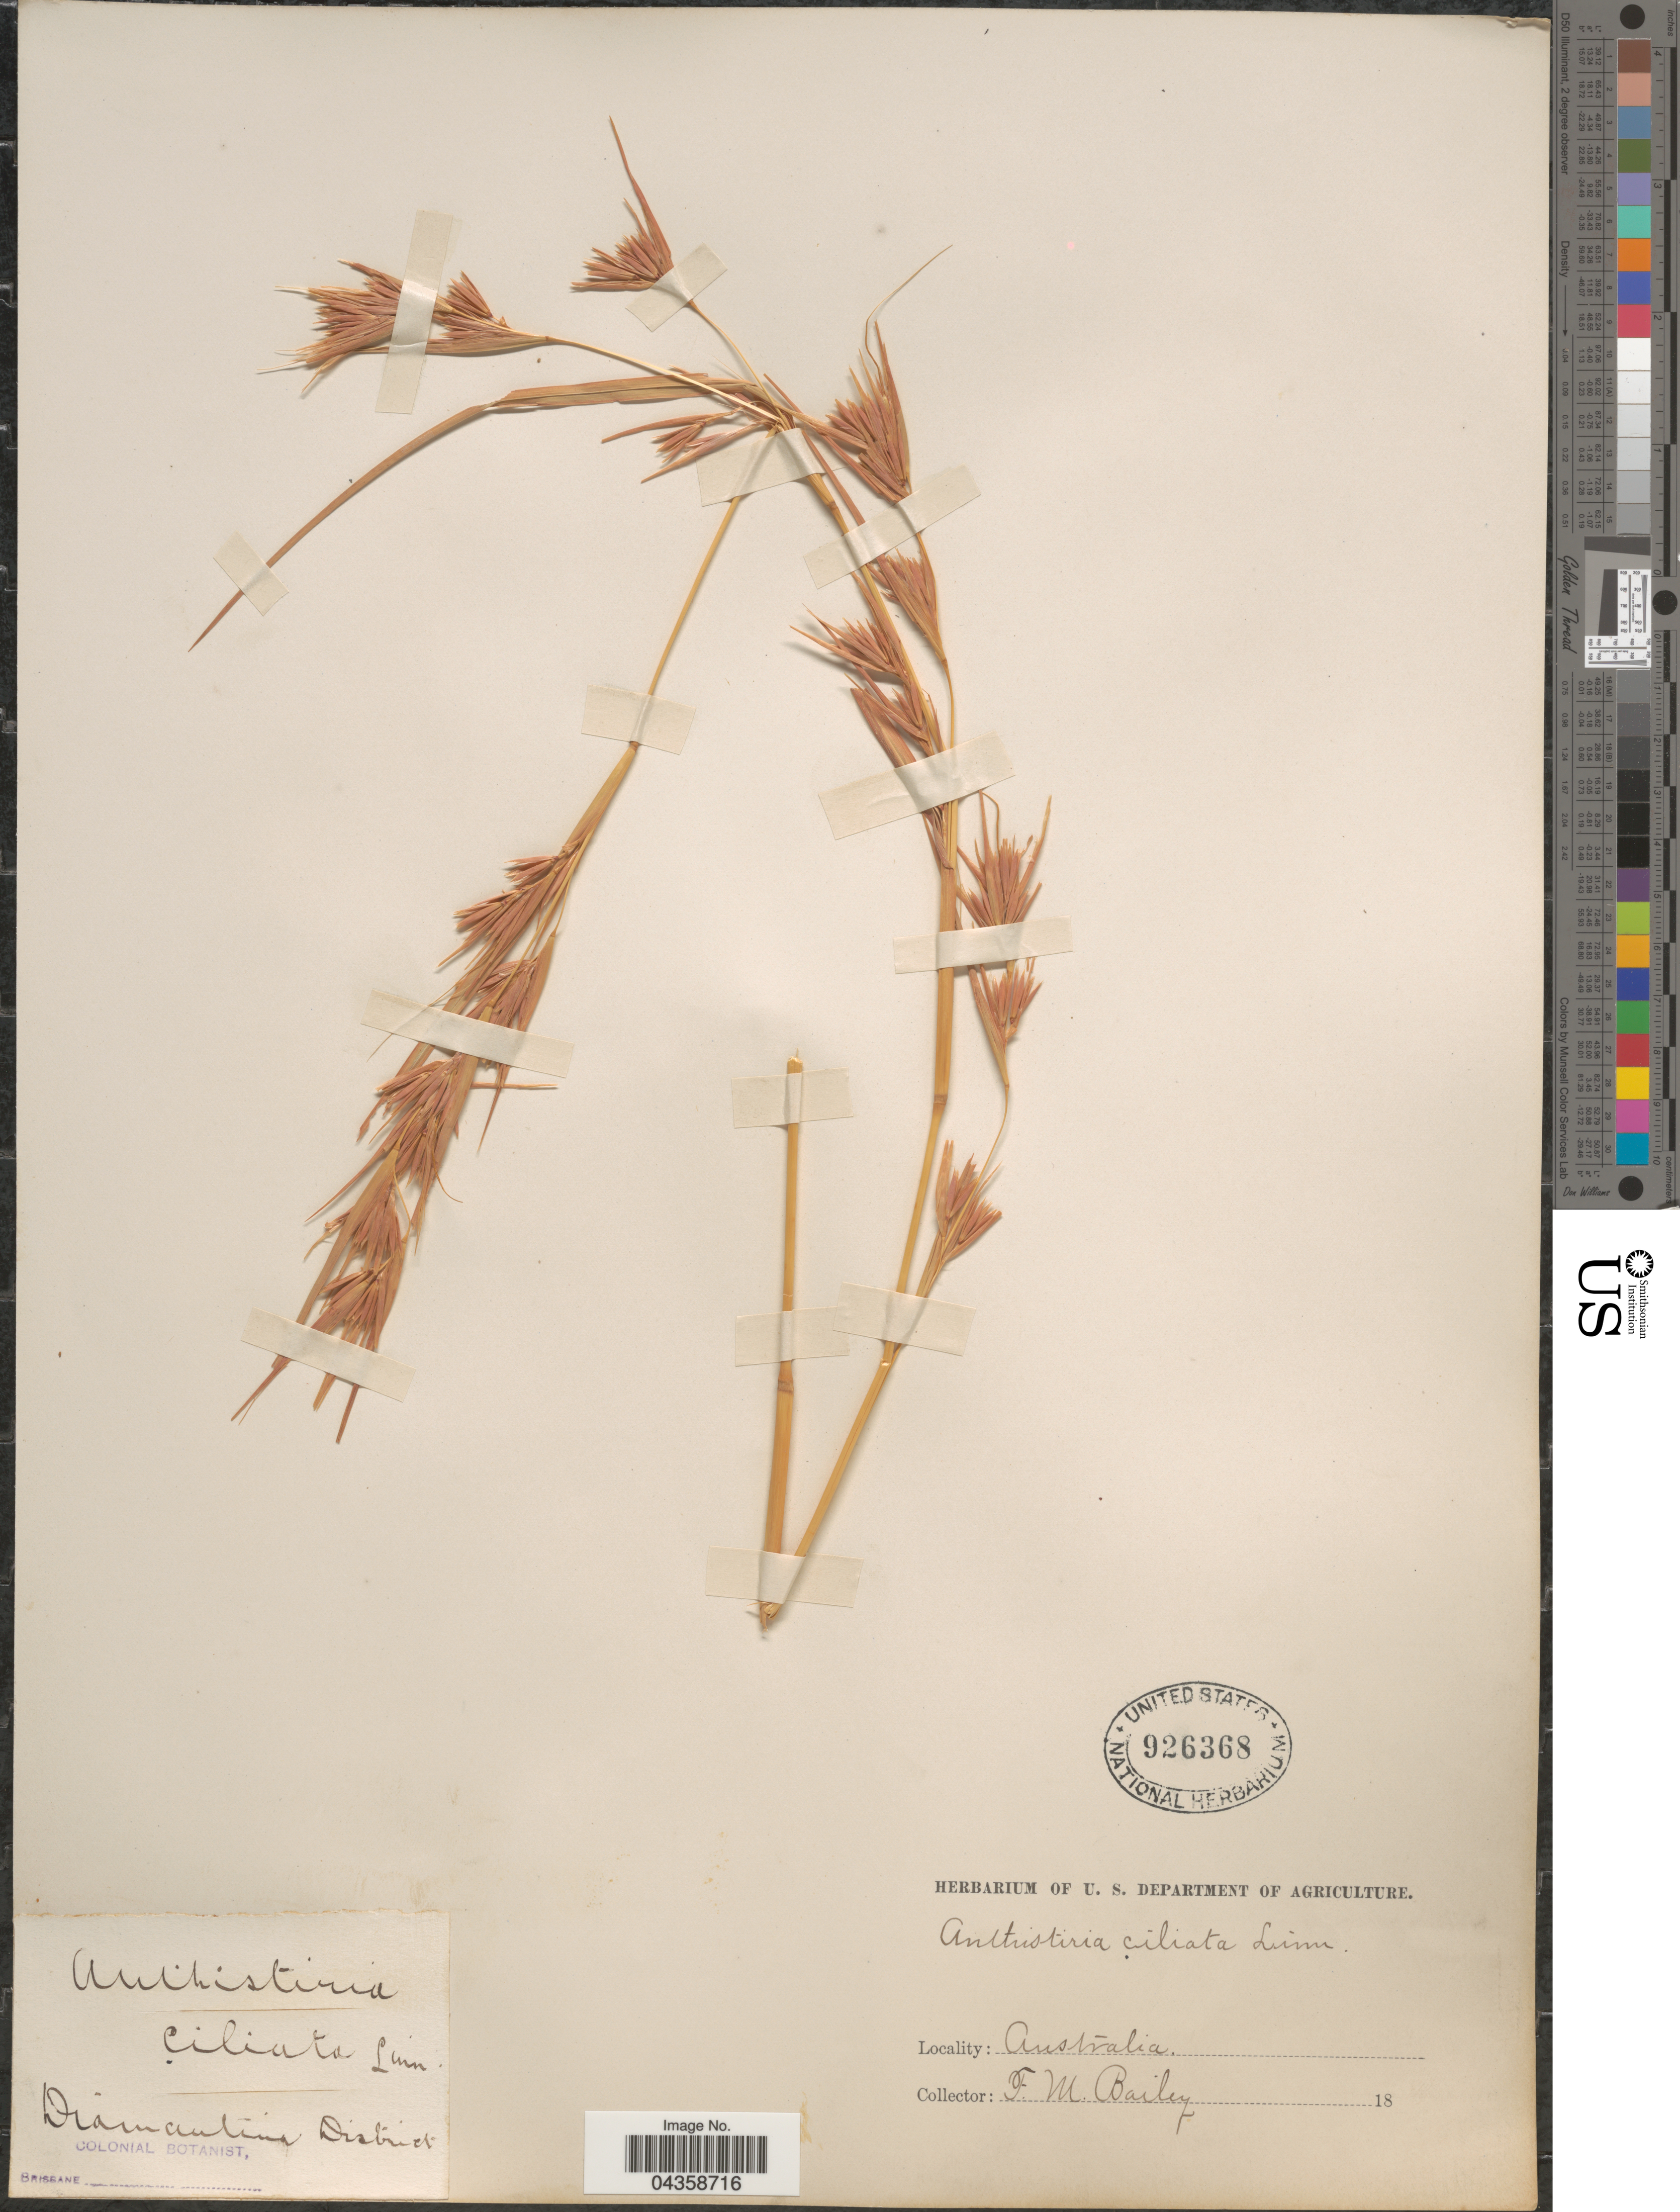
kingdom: Plantae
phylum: Tracheophyta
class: Liliopsida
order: Poales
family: Poaceae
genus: Themeda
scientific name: Themeda triandra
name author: Forssk.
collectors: F. M. Bailey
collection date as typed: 18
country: Australia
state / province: Queensland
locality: Diamantina District.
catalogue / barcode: US 926368